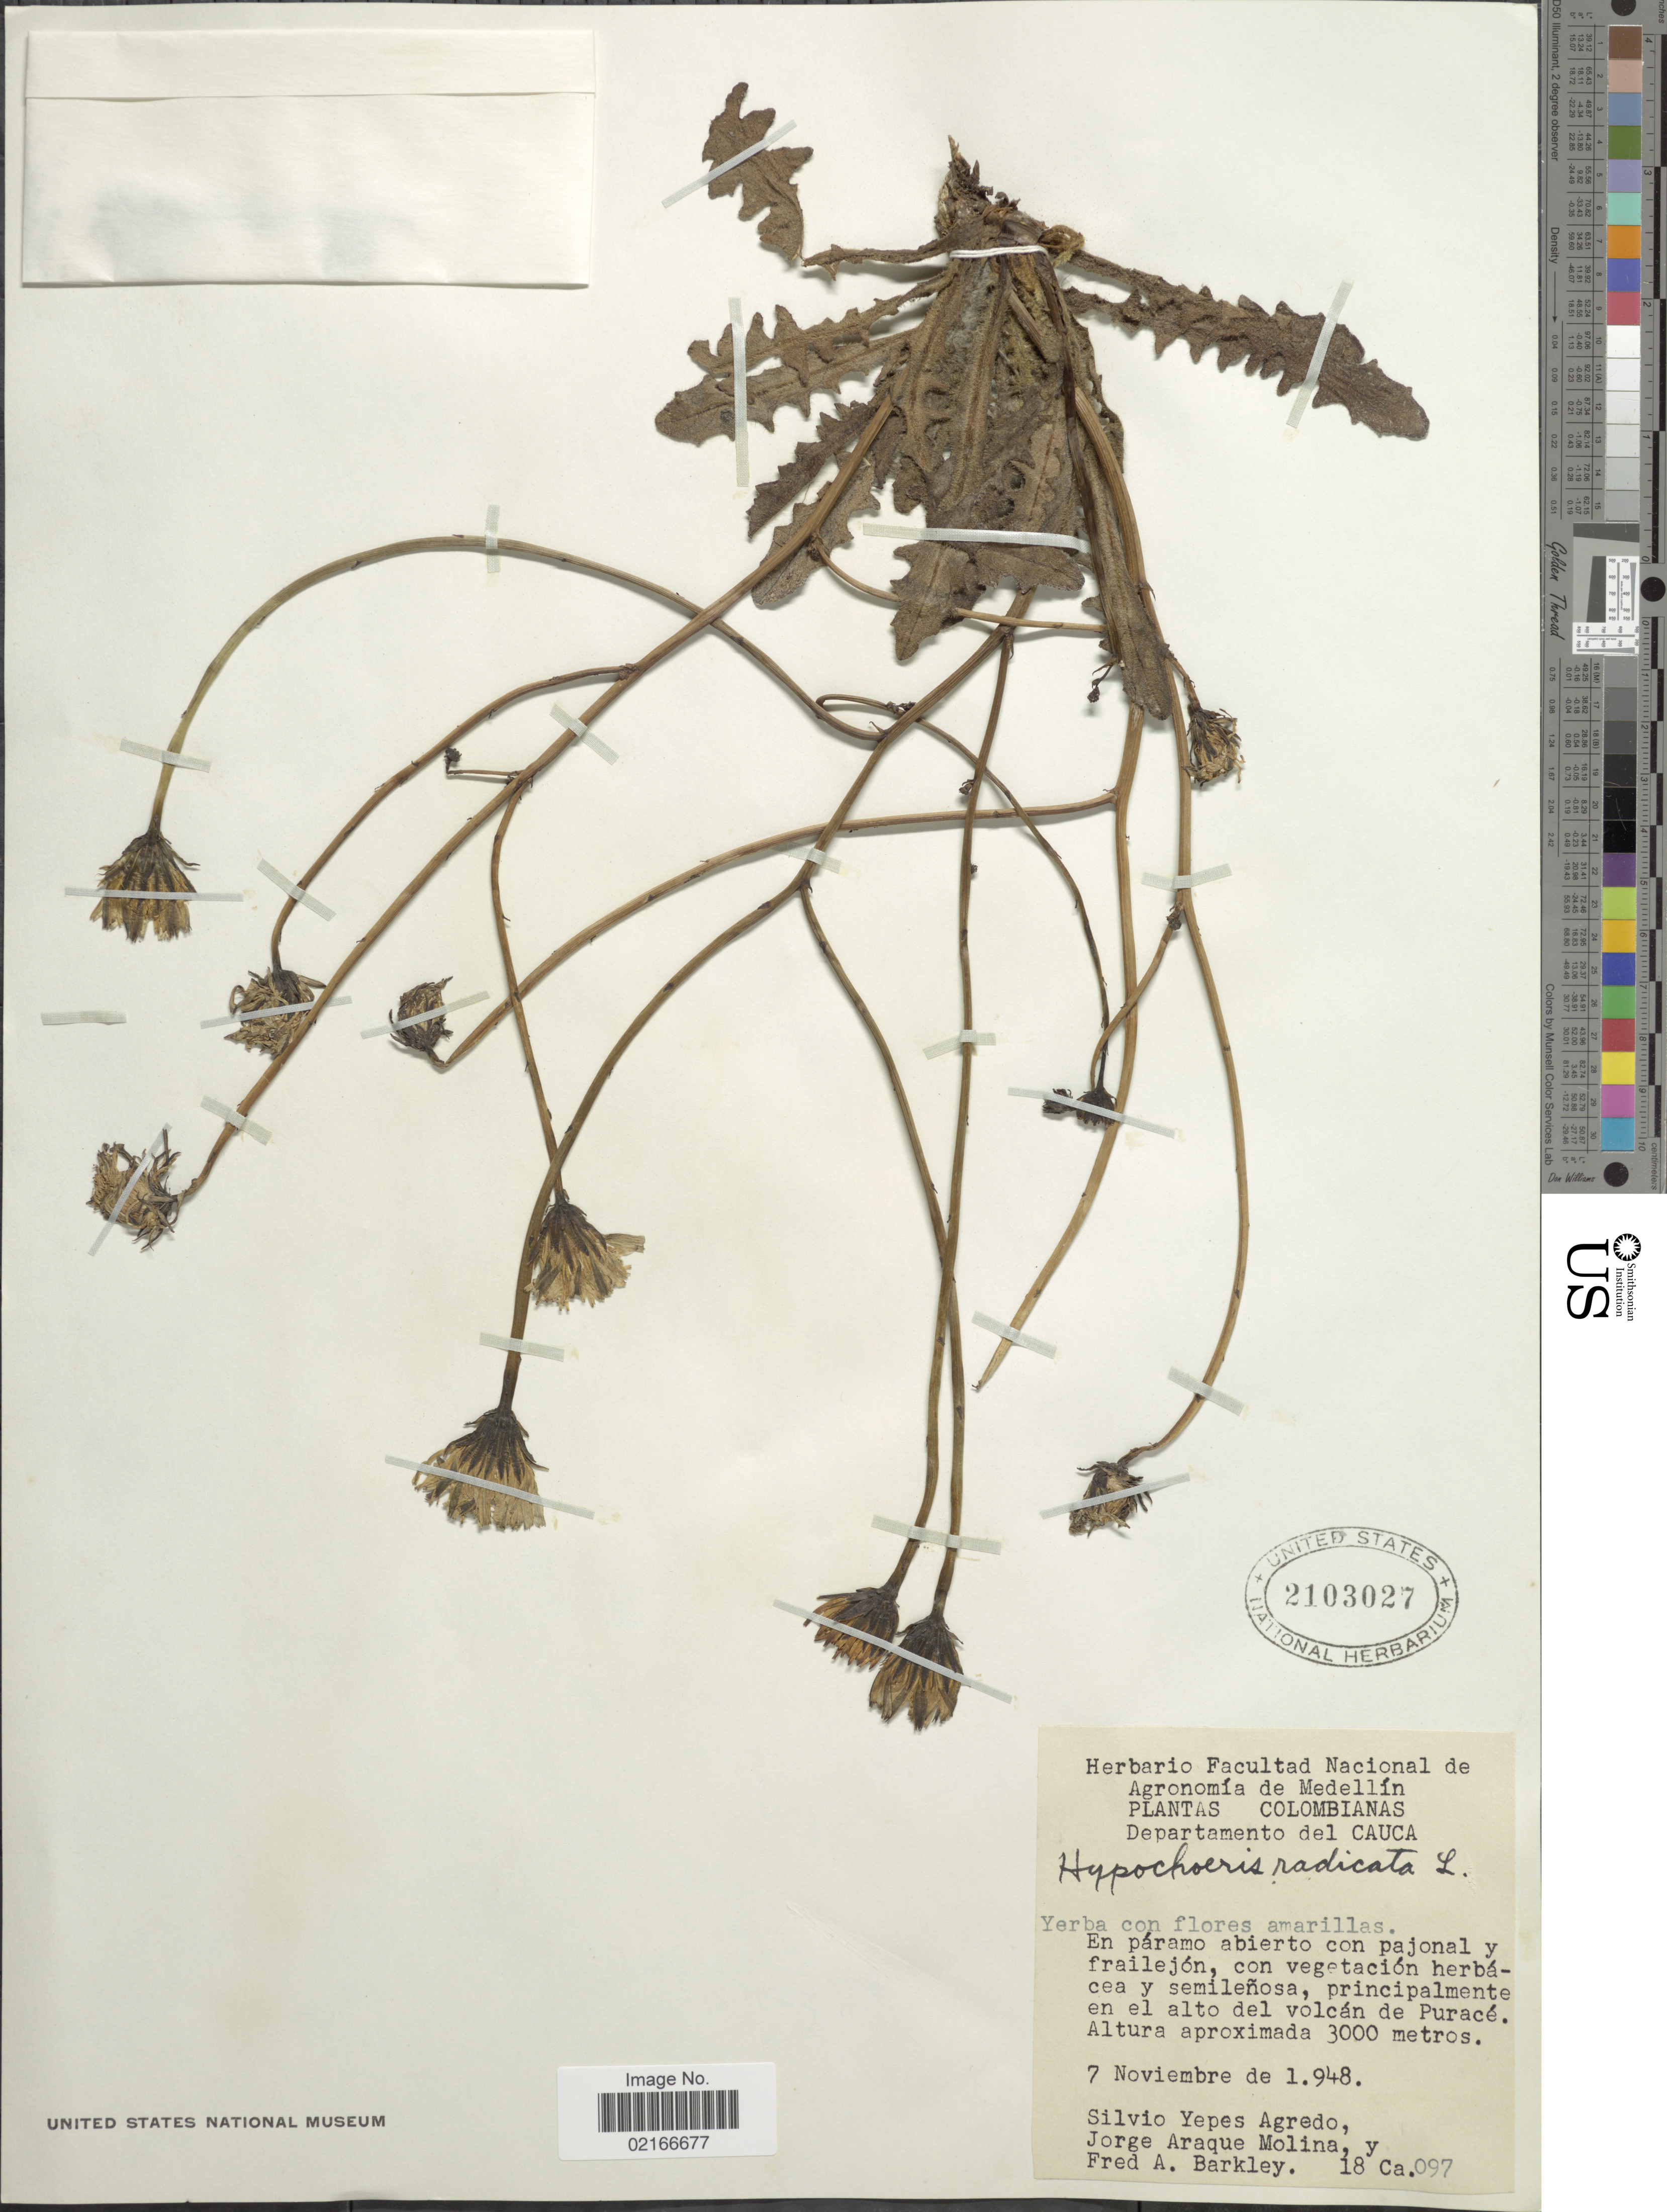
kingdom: Plantae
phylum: Tracheophyta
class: Magnoliopsida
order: Asterales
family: Asteraceae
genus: Hypochaeris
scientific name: Hypochaeris radicata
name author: L.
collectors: S. Yepes-Agredo, J. Araque Molina & F. A. Barkley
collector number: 18 Ca.097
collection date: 1948-11-07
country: Colombia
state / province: Cauca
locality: Alto del volcán de Puracé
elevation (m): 3000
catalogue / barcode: US 2103027